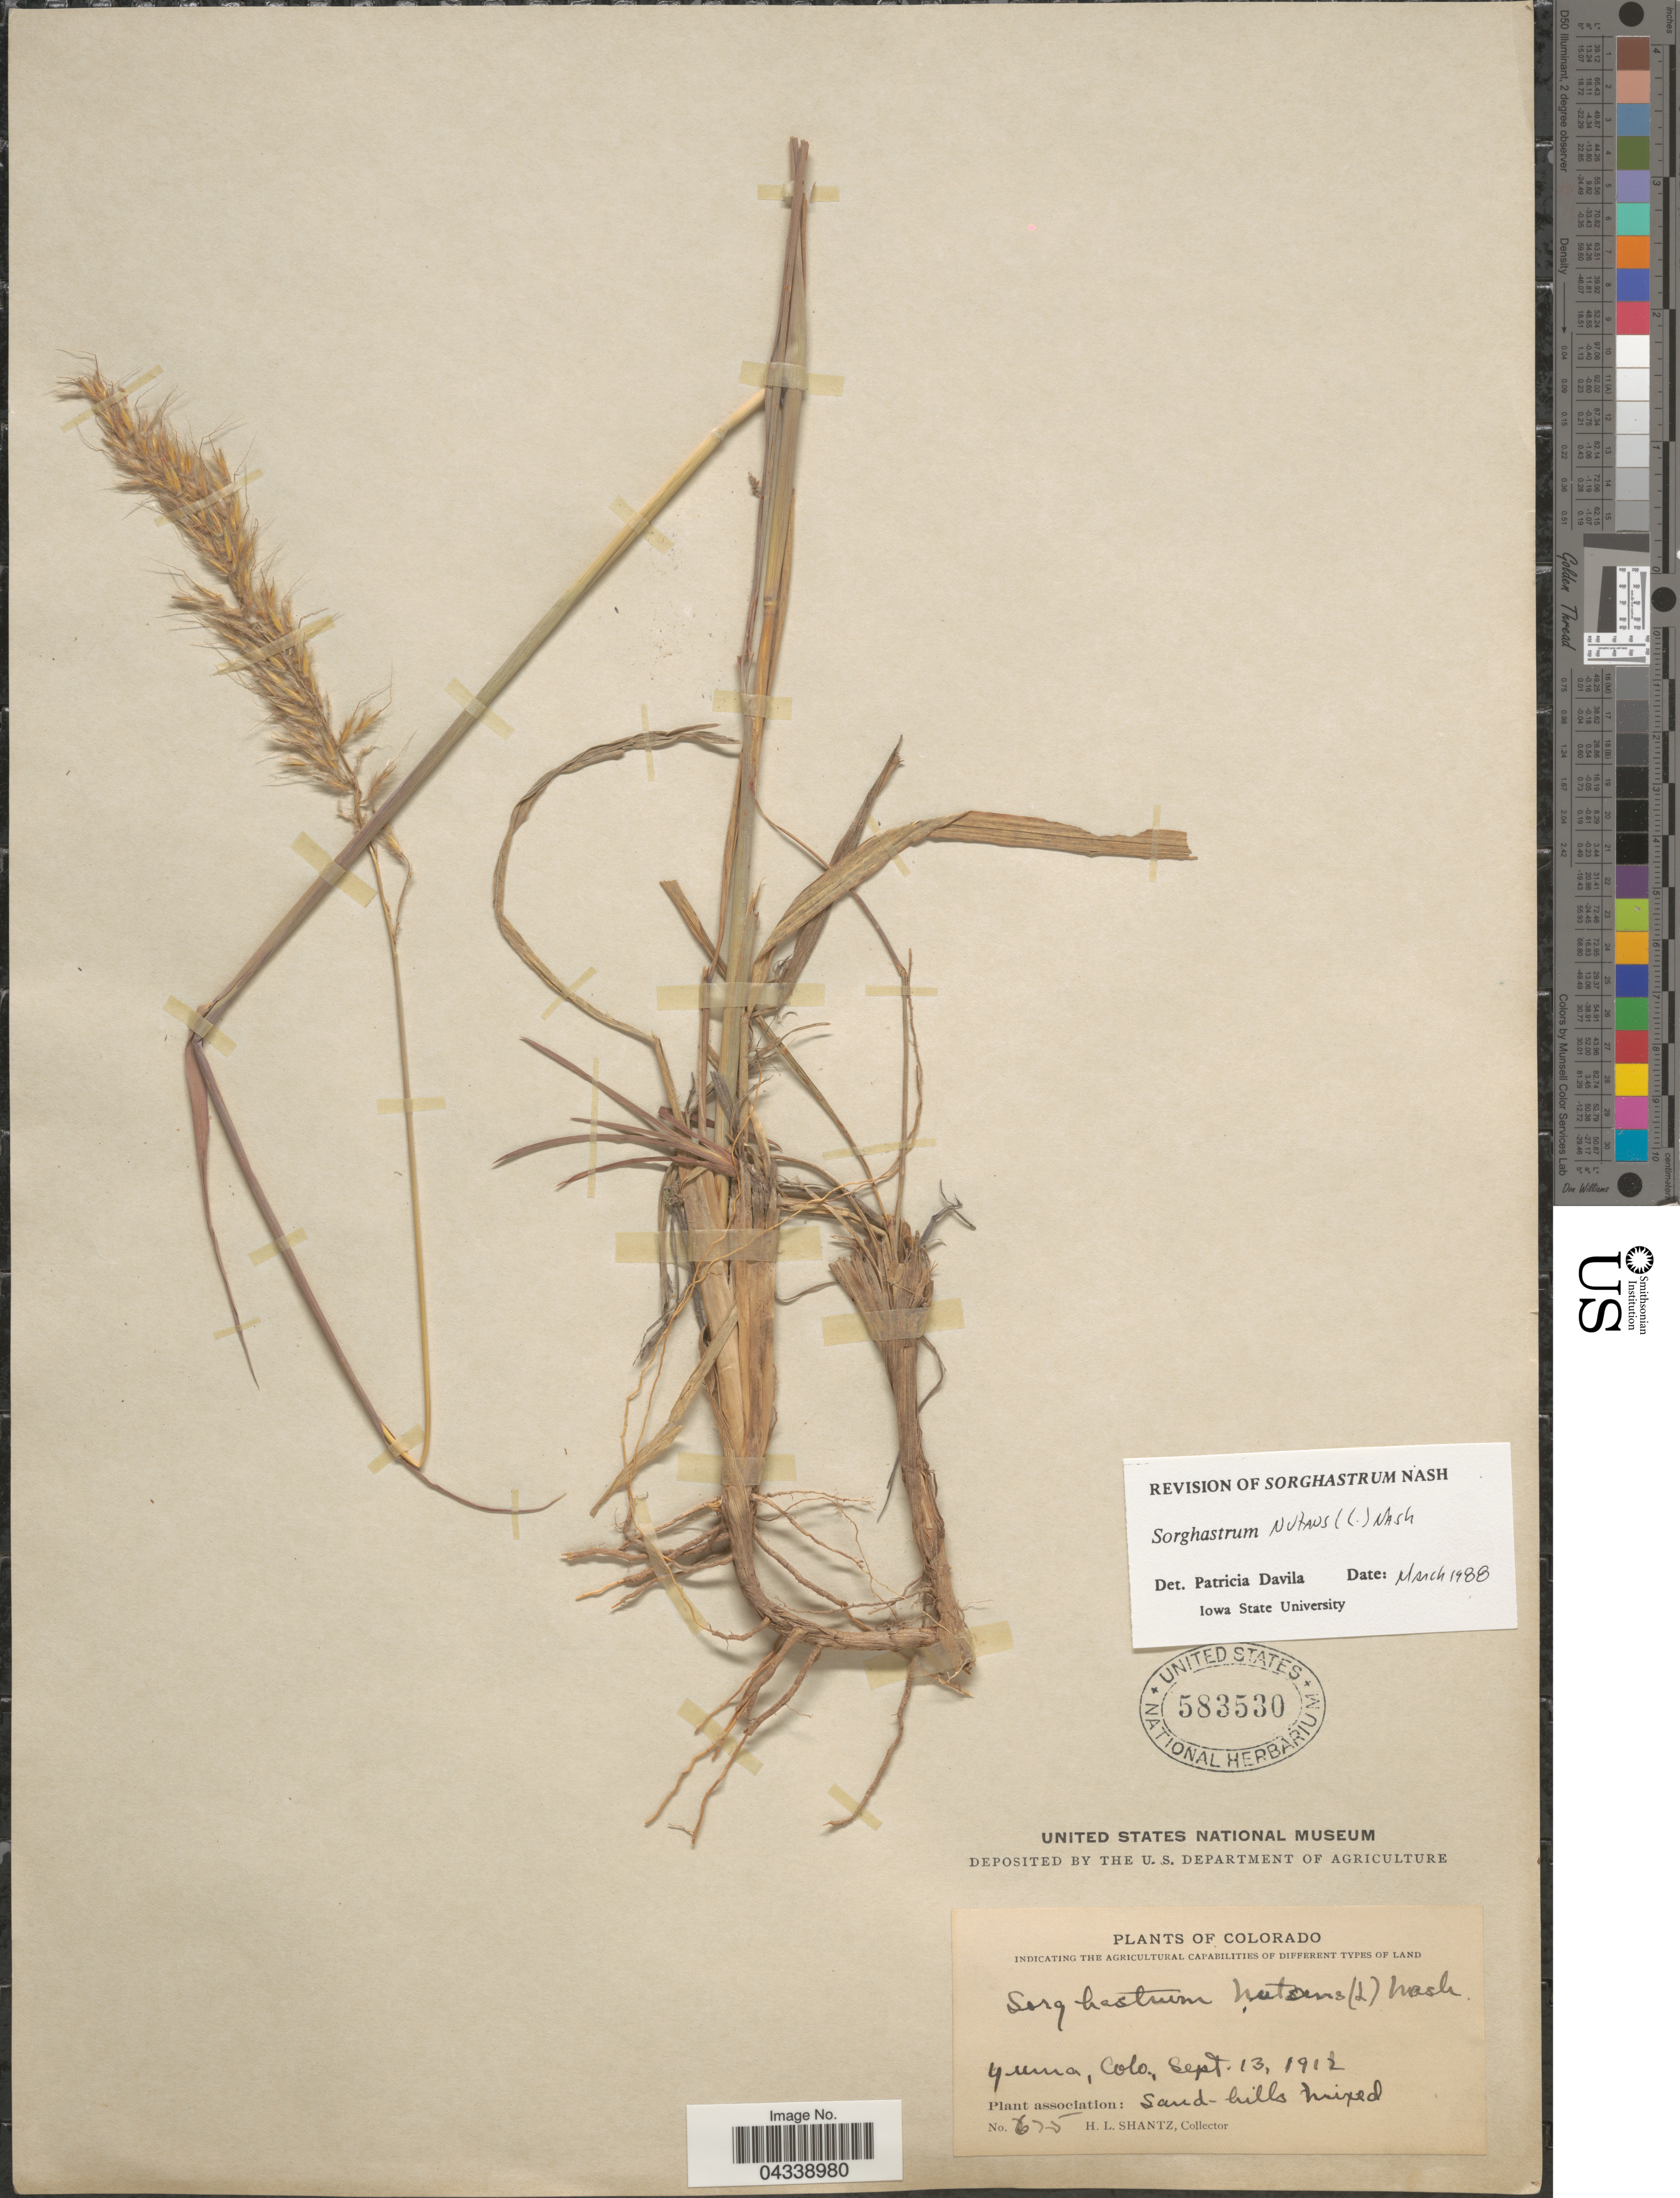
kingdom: Plantae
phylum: Tracheophyta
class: Liliopsida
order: Poales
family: Poaceae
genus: Sorghastrum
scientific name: Sorghastrum nutans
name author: (L.) Nash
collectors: H. Shantz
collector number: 625*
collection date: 1912-09-13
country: United States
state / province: Colorado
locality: Yuma.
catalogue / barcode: US 583530